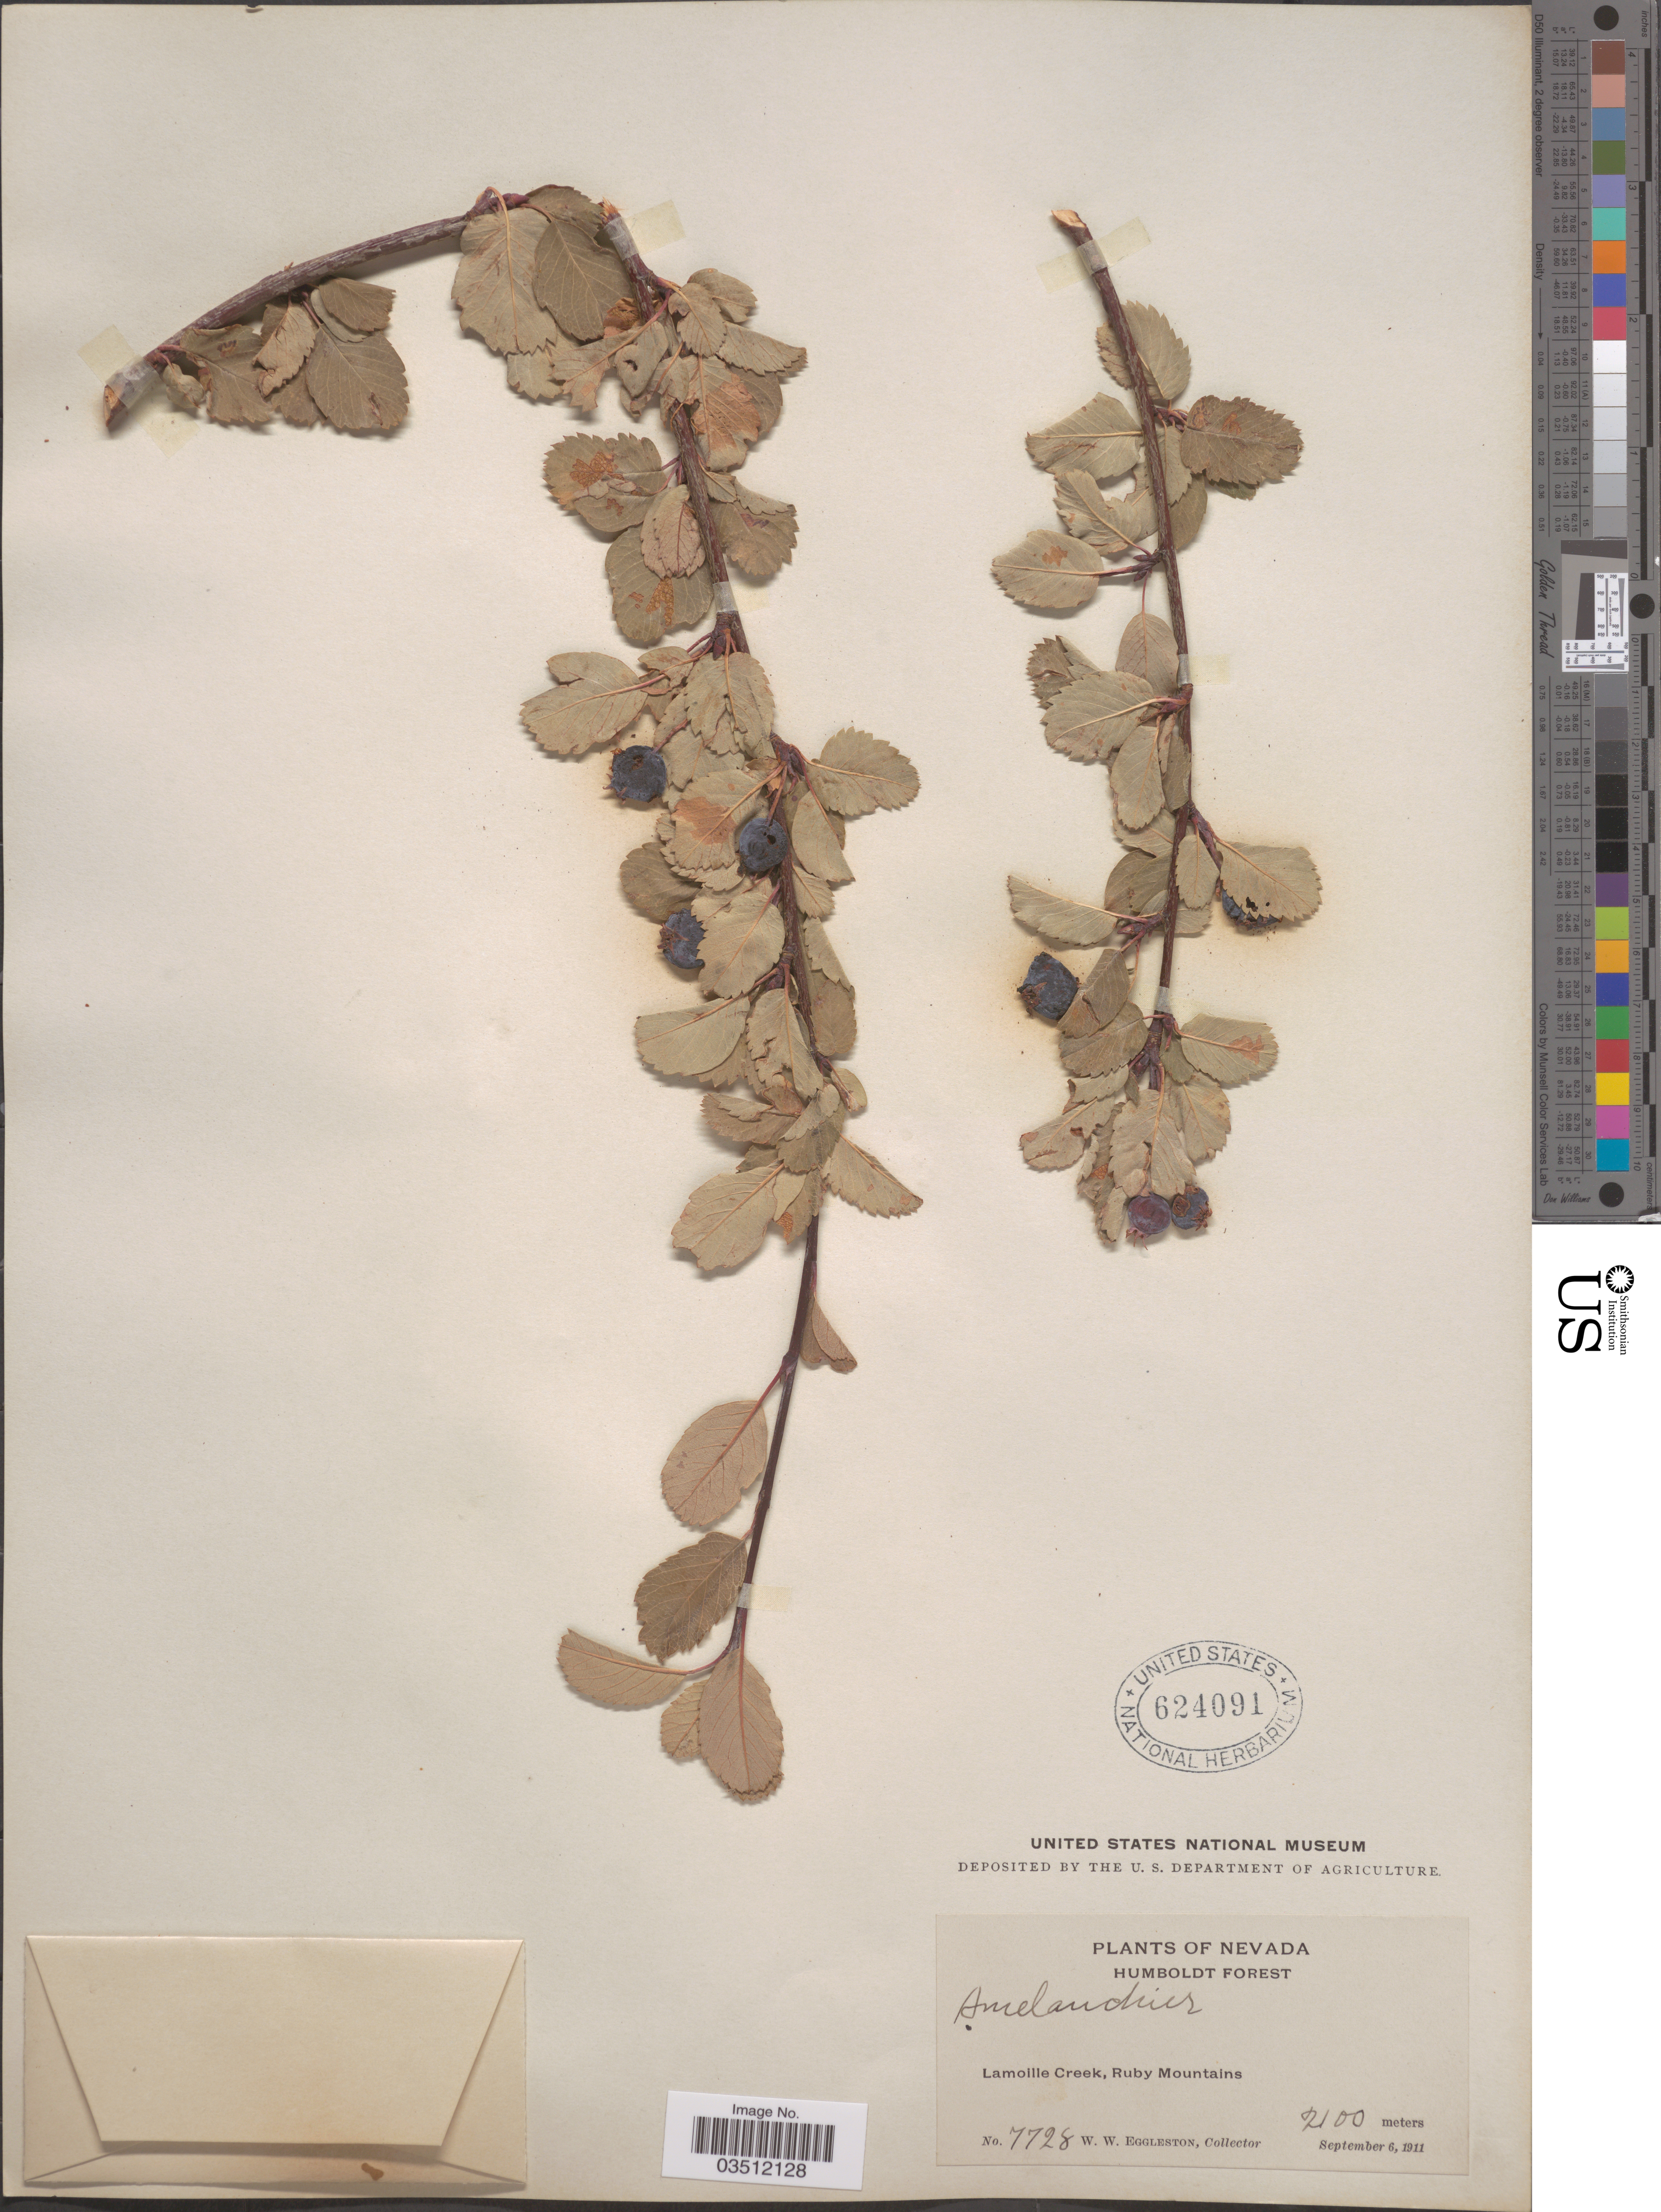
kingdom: Plantae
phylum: Tracheophyta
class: Magnoliopsida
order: Rosales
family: Rosaceae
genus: Amelanchier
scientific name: Amelanchier florida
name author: Lindl.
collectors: W. W. Eggleston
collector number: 7728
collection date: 1911-09-06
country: United States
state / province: Nevada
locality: Humboldt Forest. Lamoille Creek, Ruby Mountains.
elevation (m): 2100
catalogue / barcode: US 624091